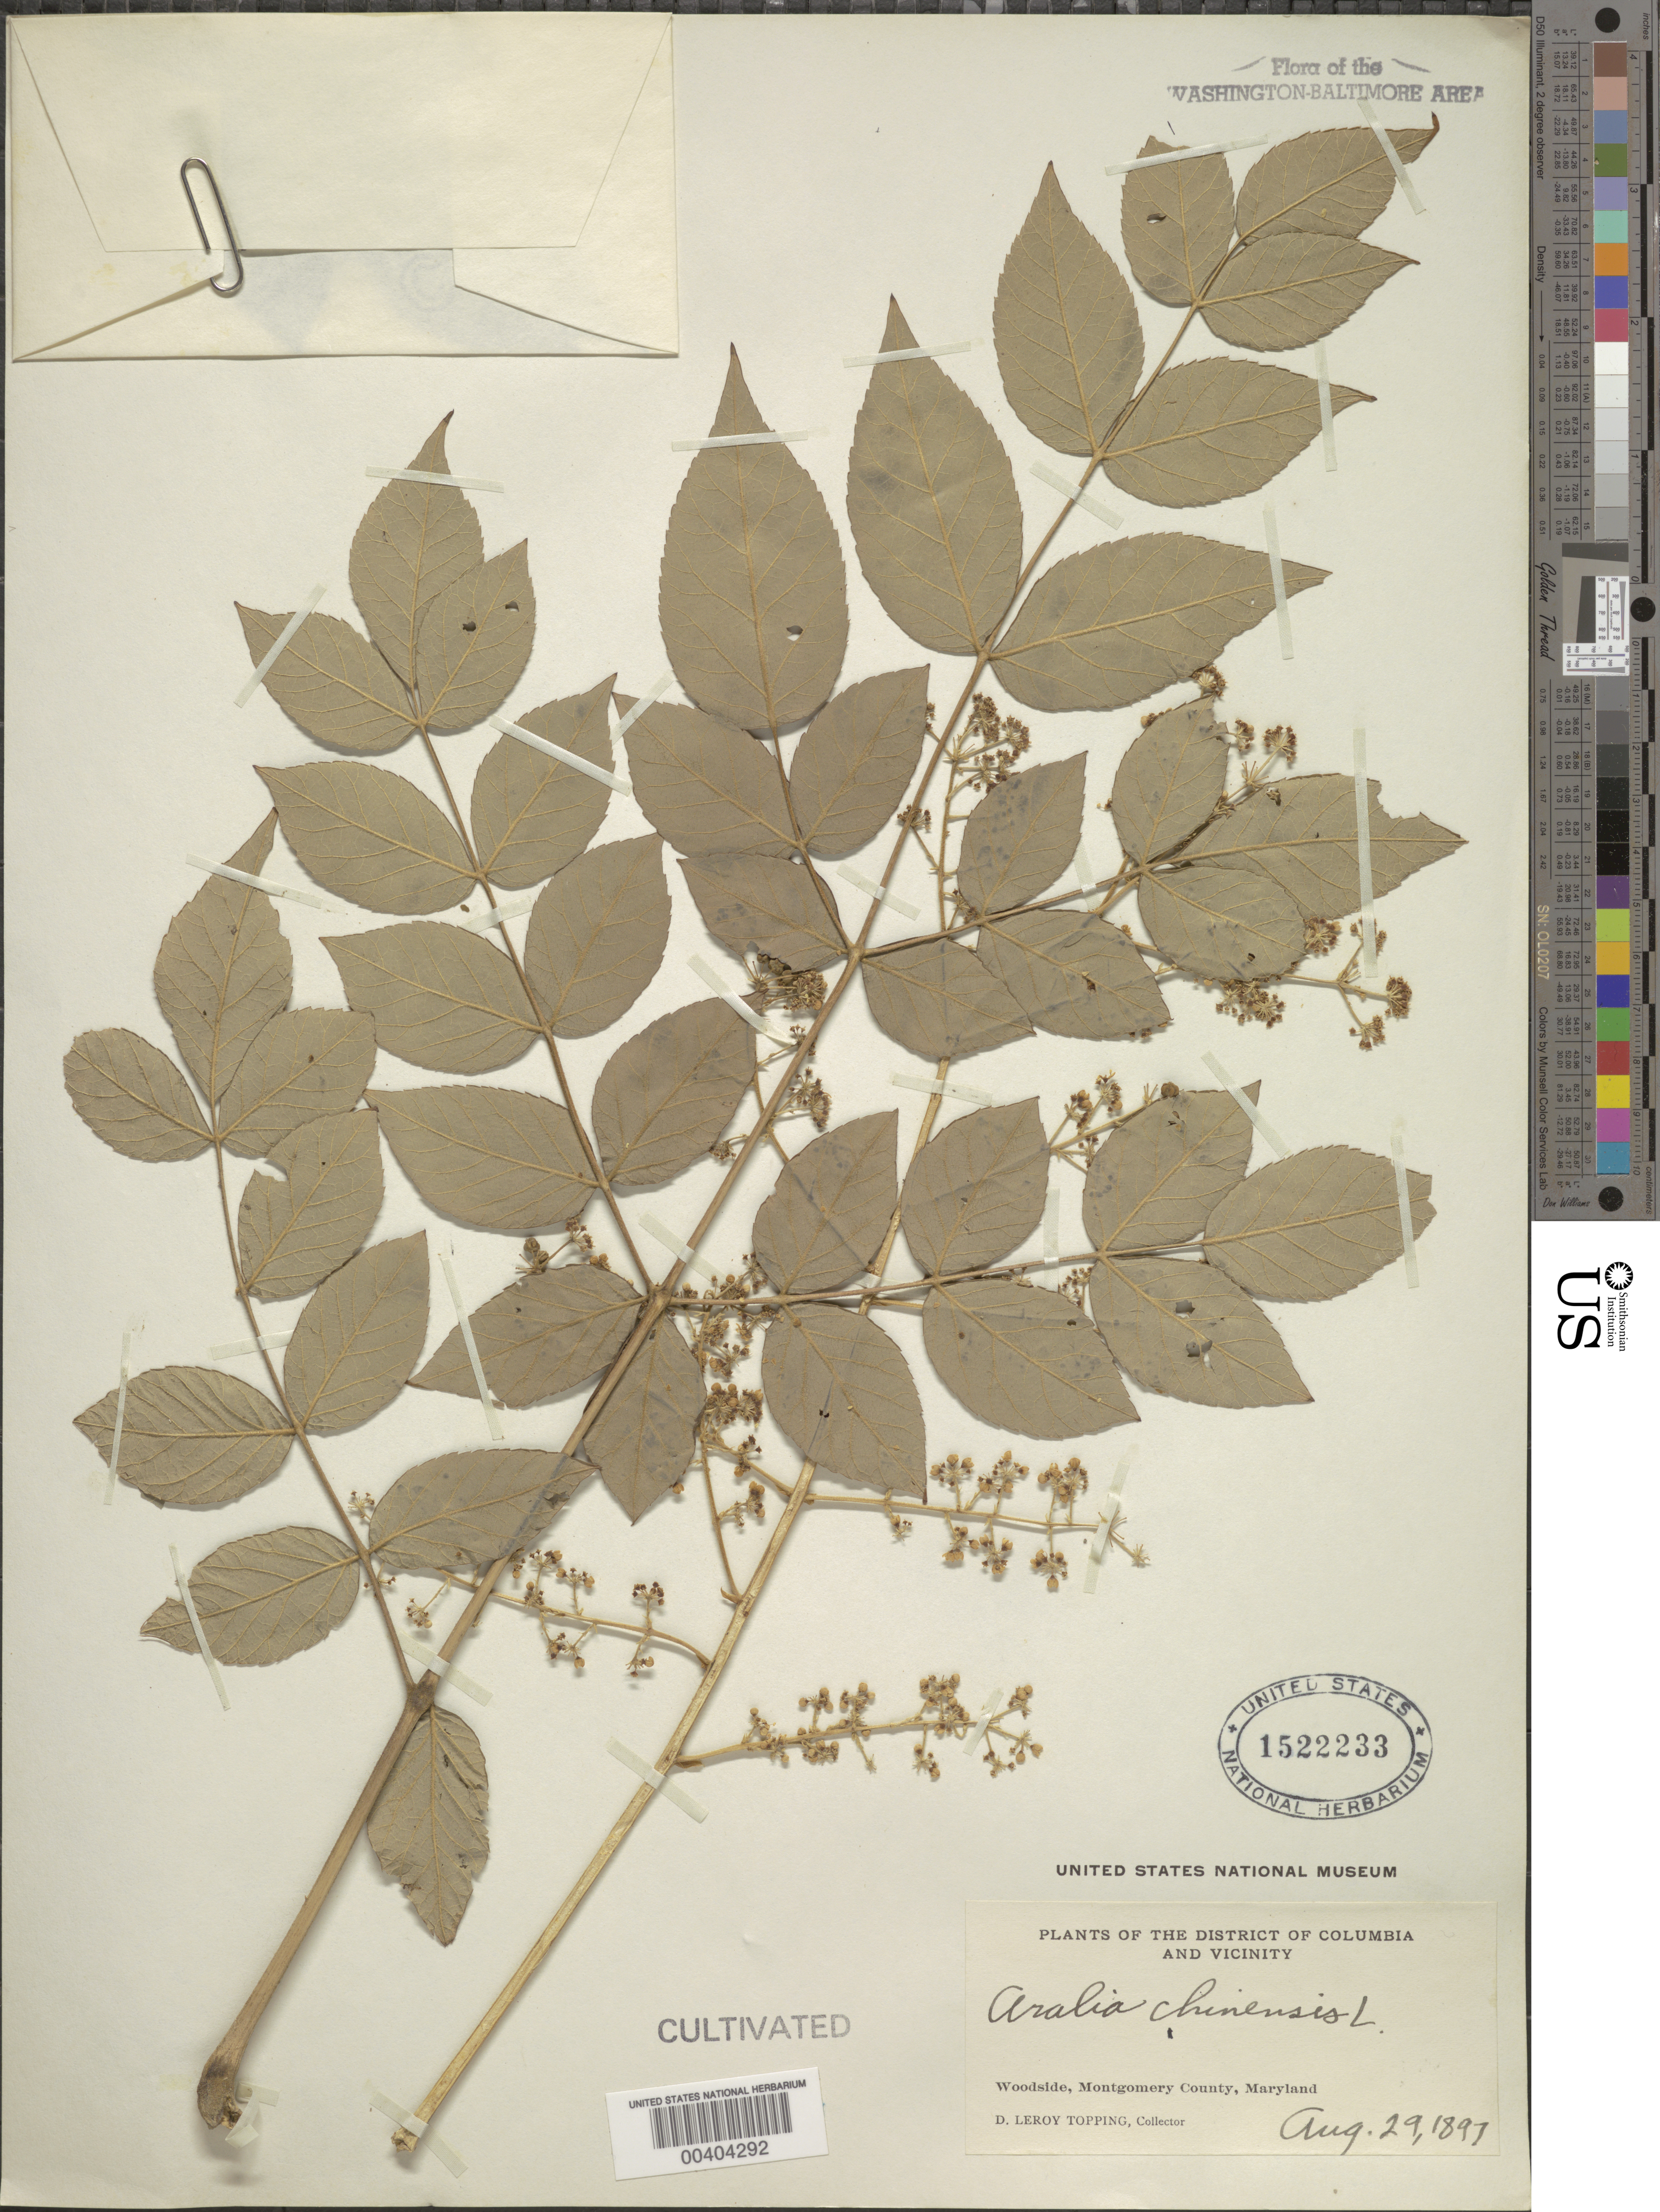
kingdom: Plantae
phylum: Tracheophyta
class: Magnoliopsida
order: Apiales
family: Araliaceae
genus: Aralia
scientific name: Aralia chinensis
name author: L.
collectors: D. L. Topping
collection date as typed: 29 Aug 1897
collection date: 1897-08-29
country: United States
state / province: Maryland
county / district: Montgomery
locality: Woodside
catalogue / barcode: US 1522233